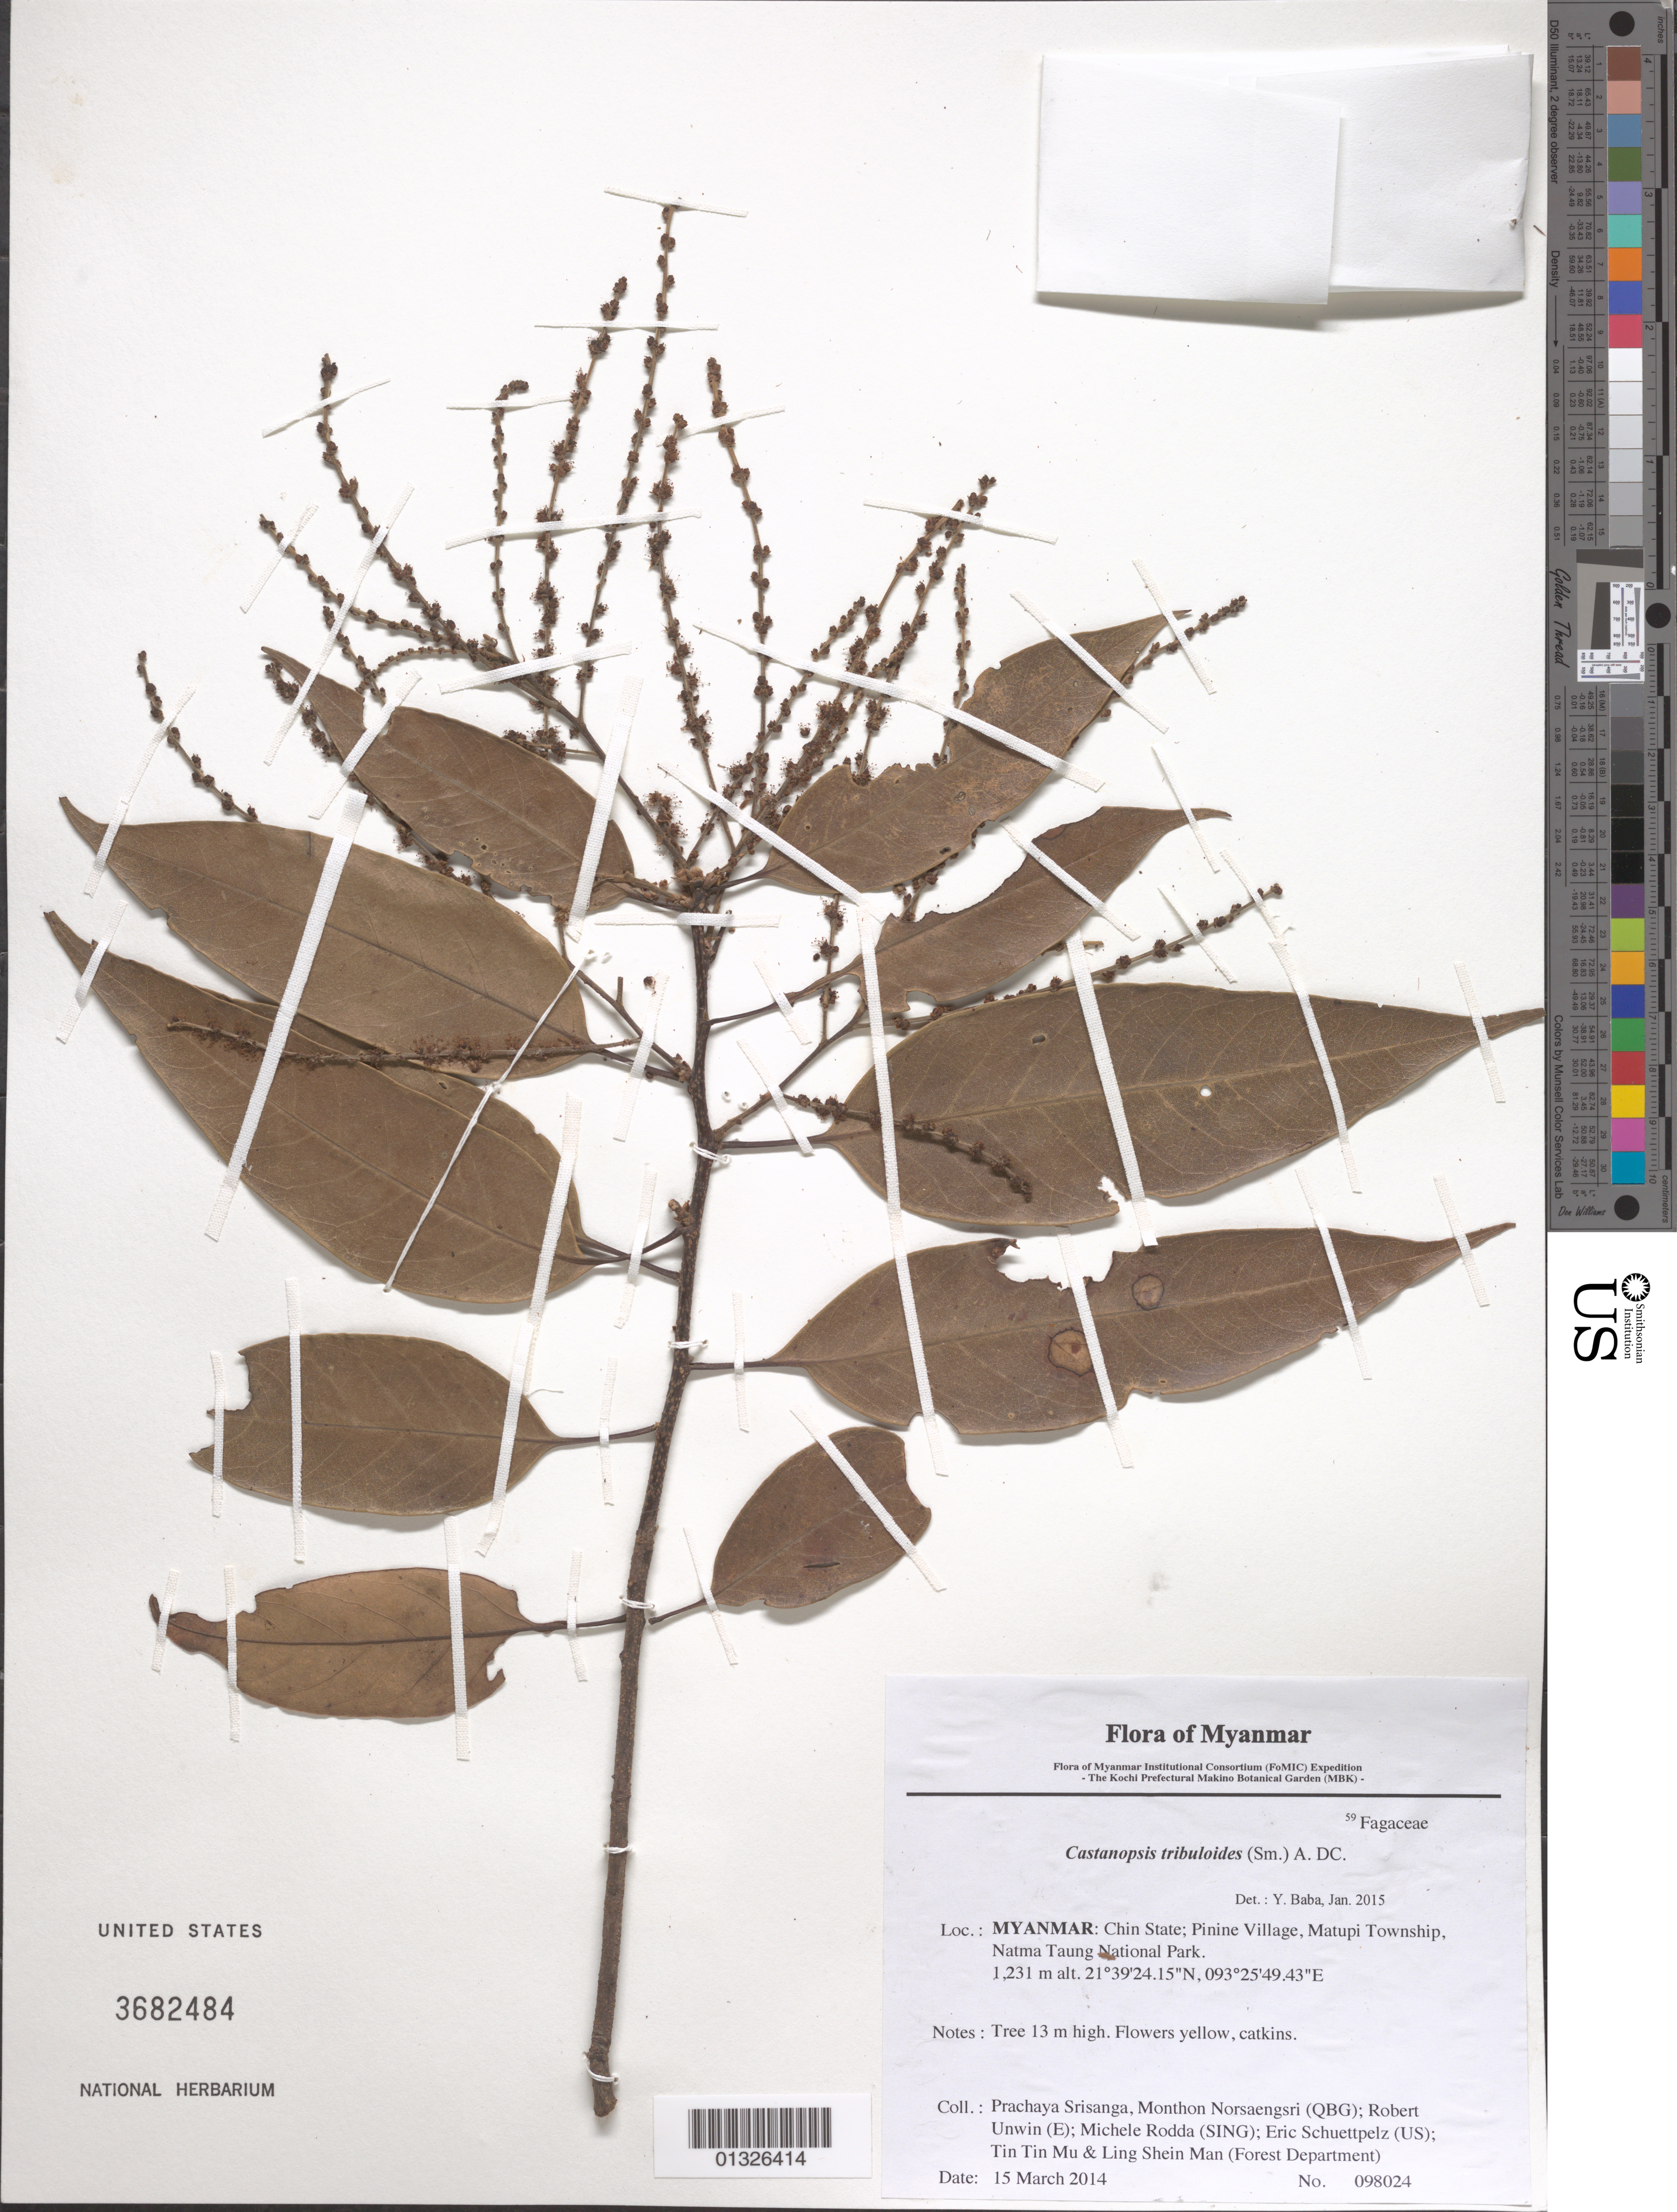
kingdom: Plantae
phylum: Tracheophyta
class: Magnoliopsida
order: Fagales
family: Fagaceae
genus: Castanopsis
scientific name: Castanopsis tribuloides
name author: (Sm.) A. DC.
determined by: Baba, Y.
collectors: P. Srisanga, M. Norsaengsri, R. Unwin, M. Rodda, E. Schuettpelz, Tin Tin Mu & Ling Shein Man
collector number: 98024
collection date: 2014-03-15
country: Myanmar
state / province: Chin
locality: Pinine Village, Matupi Township, Natma Taung National Park.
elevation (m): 1231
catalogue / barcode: US 3682484